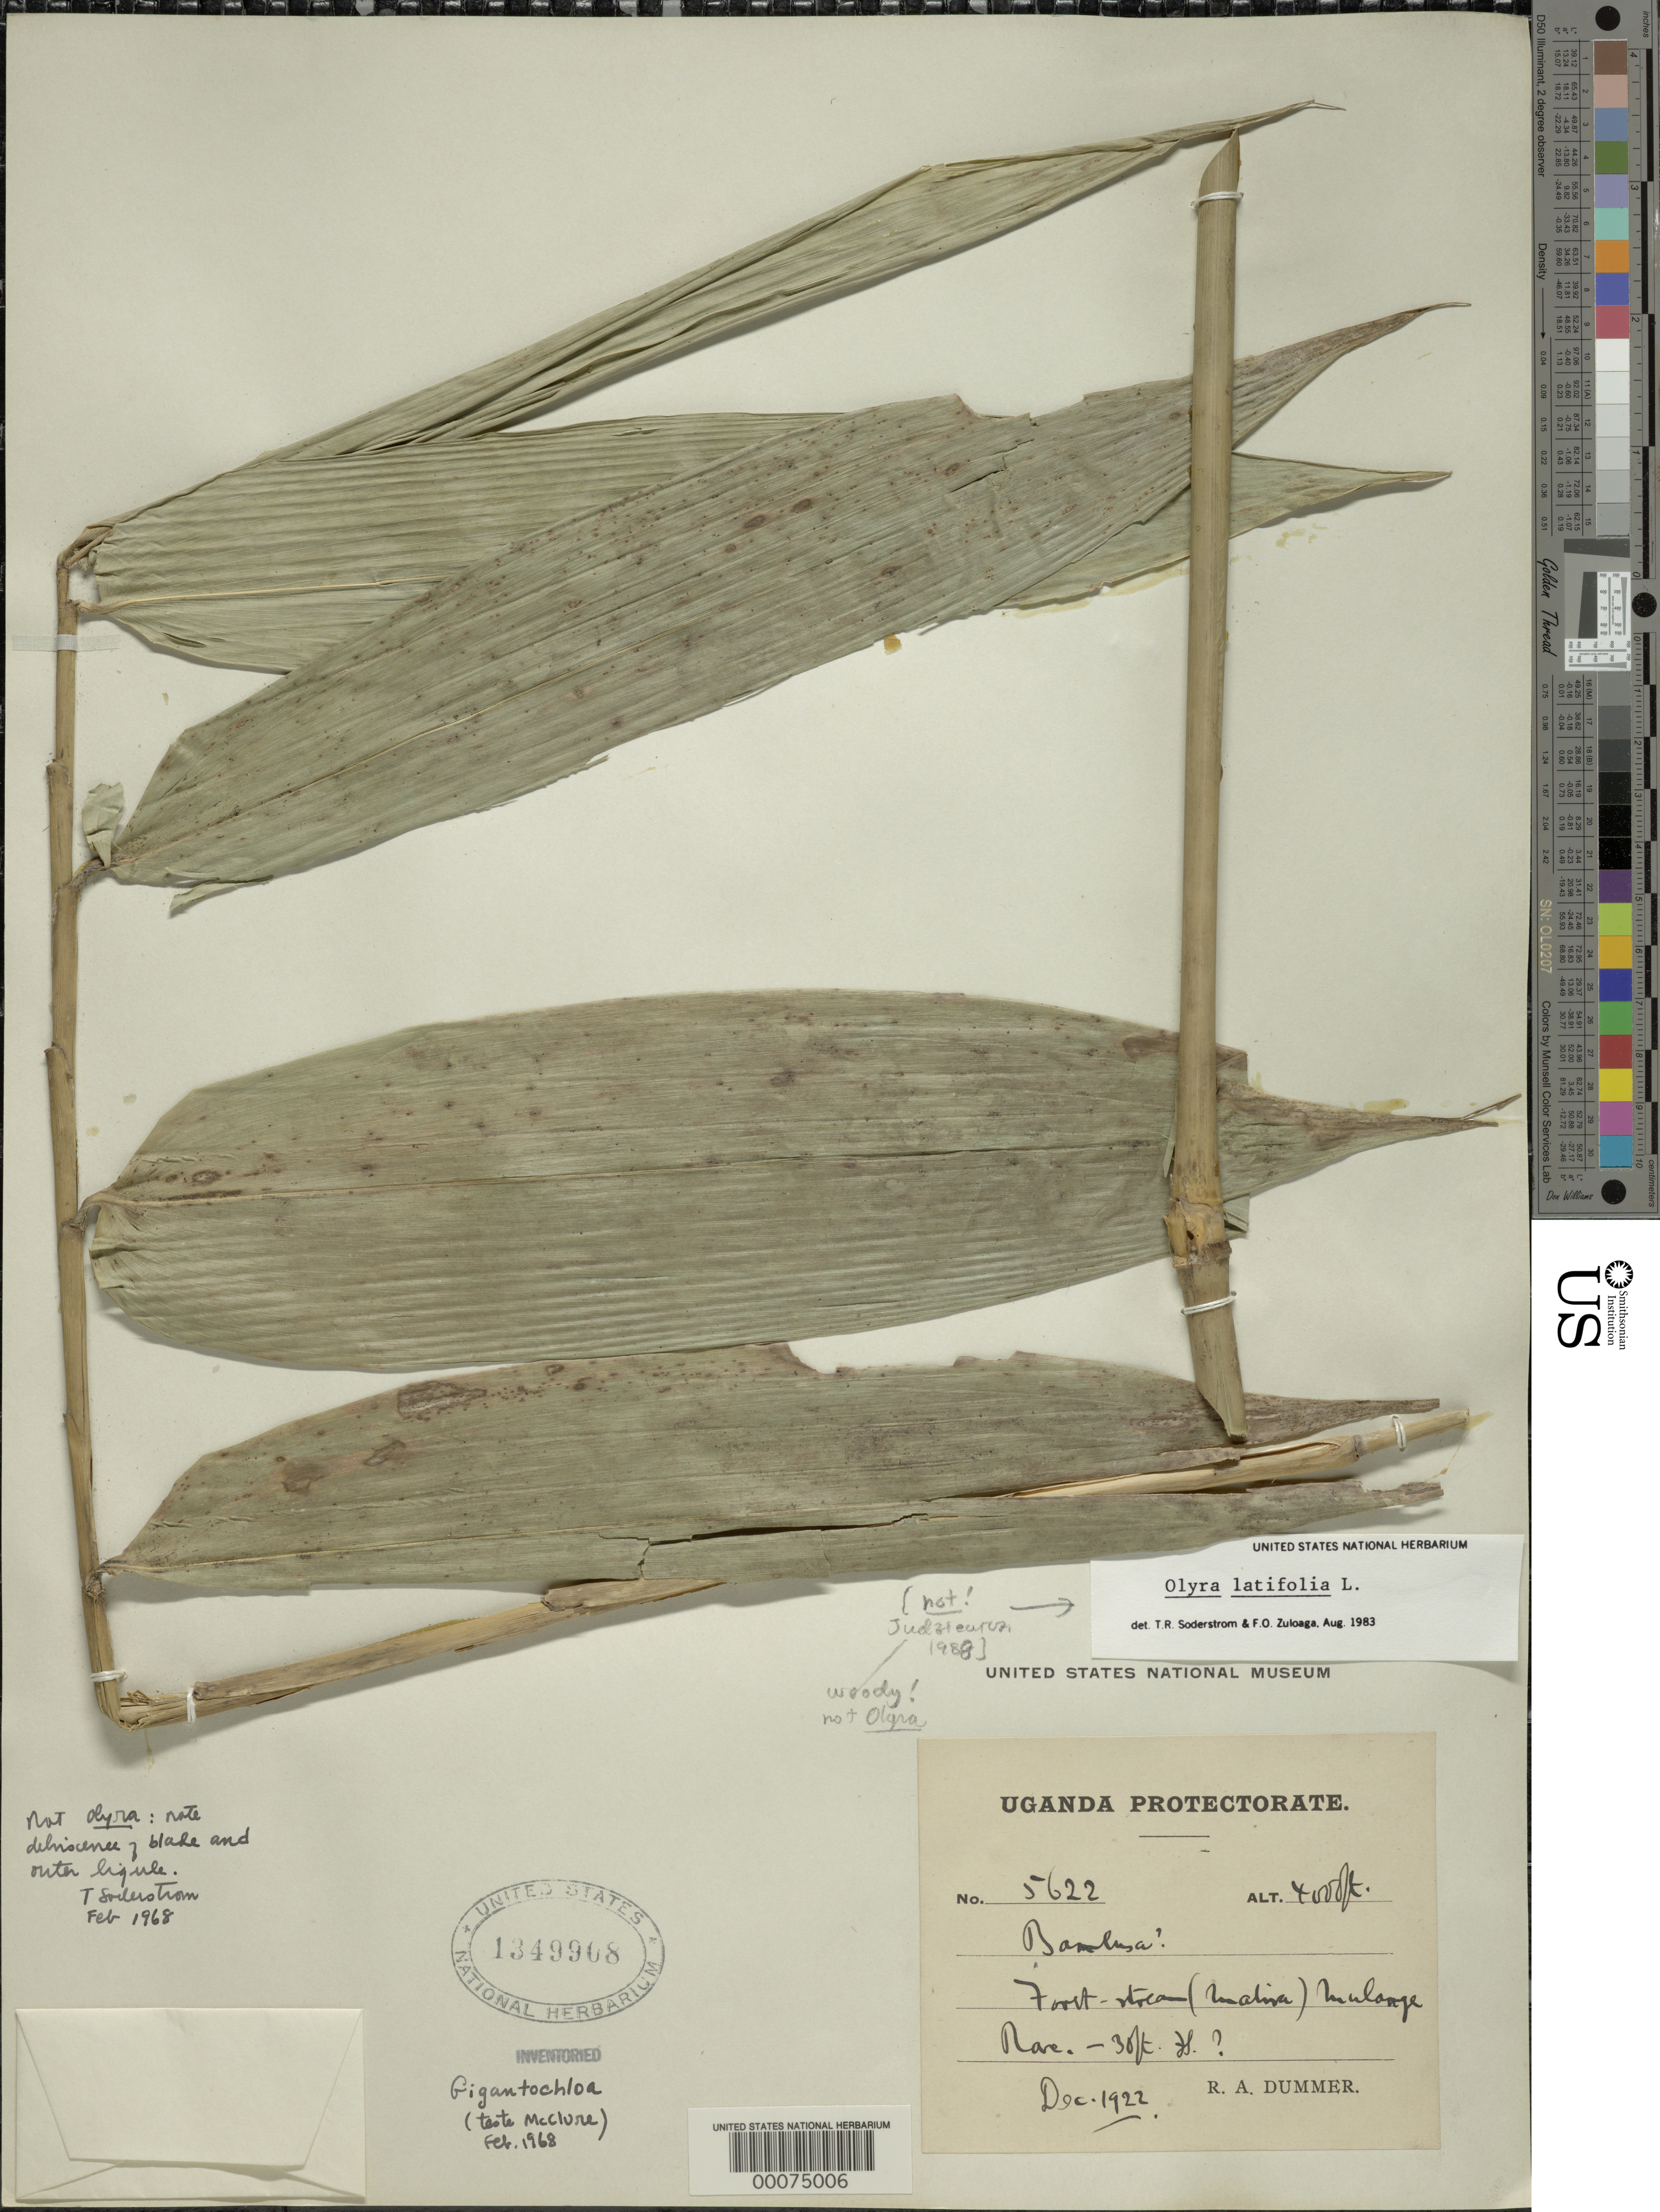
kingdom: Plantae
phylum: Tracheophyta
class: Liliopsida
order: Poales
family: Poaceae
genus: Olyra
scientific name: Olyra latifolia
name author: L.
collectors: R. Dümmer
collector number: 5622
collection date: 1922-12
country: Uganda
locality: Uganda Protectorate. Fort (Mabira) Mulange. Rare.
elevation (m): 1219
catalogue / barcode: US 1349908